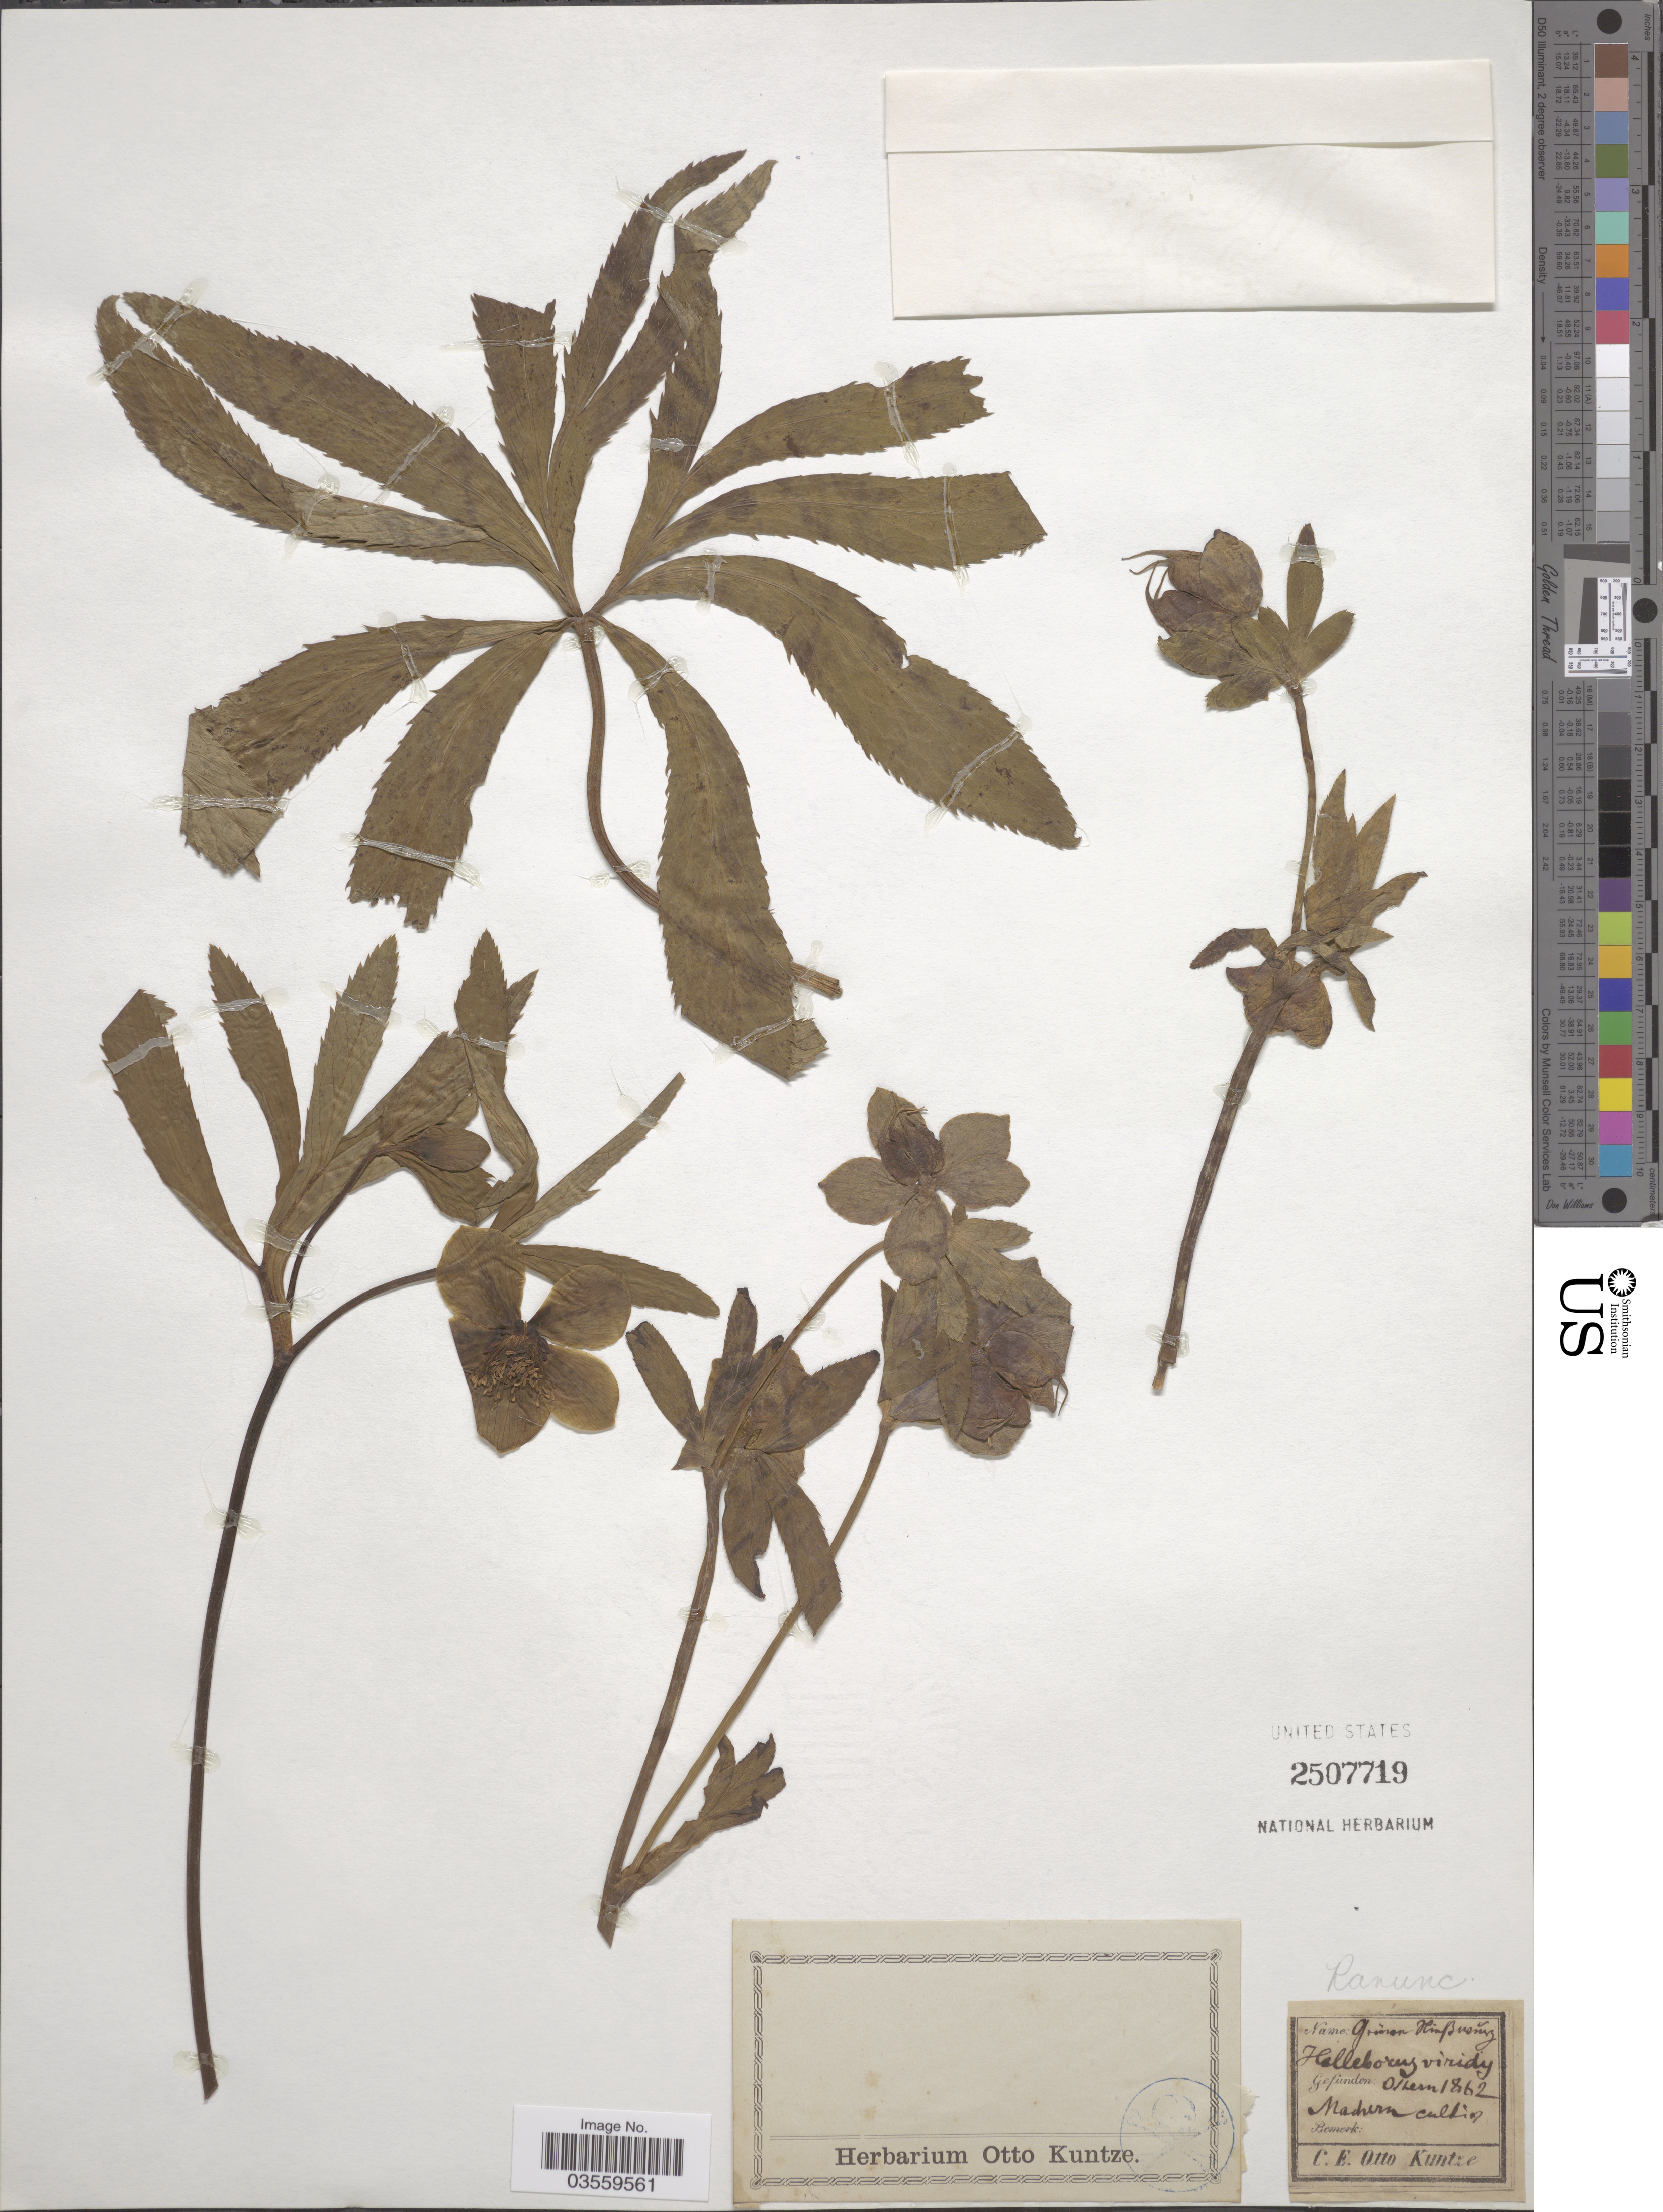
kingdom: Plantae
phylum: Tracheophyta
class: Magnoliopsida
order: Ranunculales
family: Ranunculaceae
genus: Helleborus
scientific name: Helleborus viridis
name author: L.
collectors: C.E.O. Kuntze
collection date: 1862-10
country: Germany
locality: Machern cultios. [interpreted]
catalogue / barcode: US 2507719